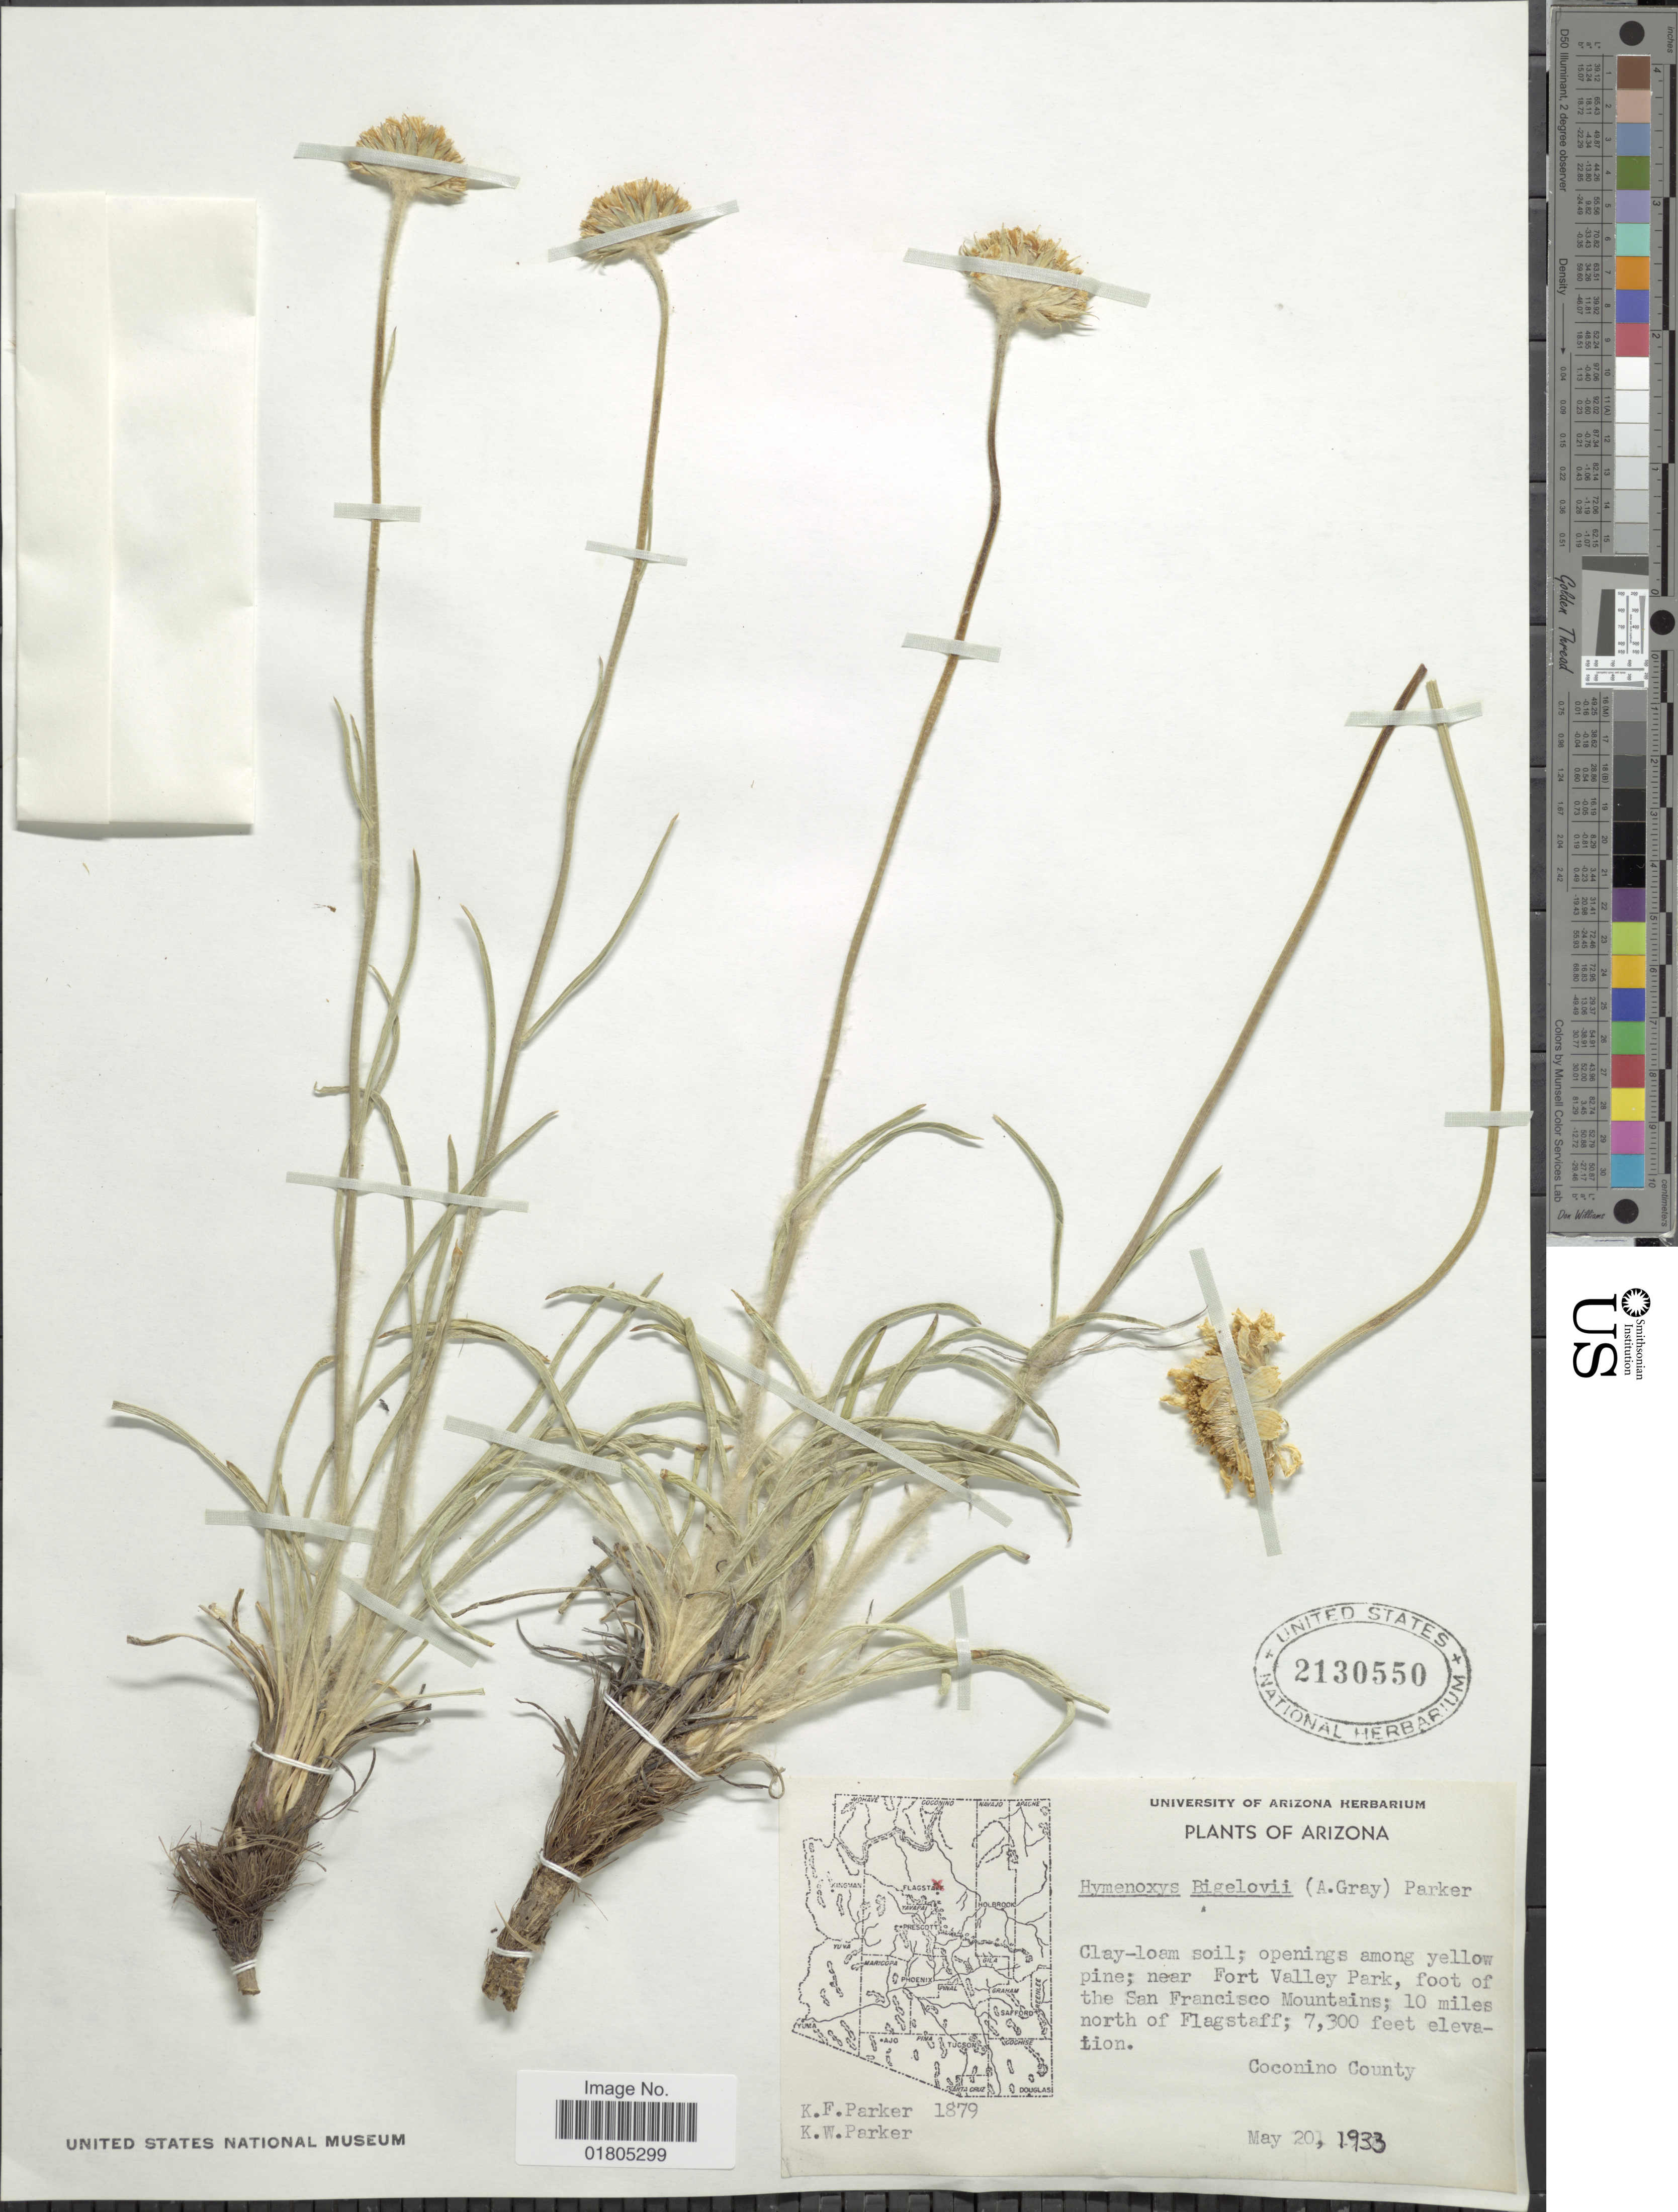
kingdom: Plantae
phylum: Tracheophyta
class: Magnoliopsida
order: Asterales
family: Asteraceae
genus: Actinea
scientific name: Actinea bigelovii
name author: (A. Gray) Kuntze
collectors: K. F. Parker & K. Parker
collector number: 1879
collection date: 1933-05-20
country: United States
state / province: Arizona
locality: Near Fort Valley Park, foot of the San Francisco Mountains, 10 miles north of Flagstaff, Coconino County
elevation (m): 2225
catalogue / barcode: US 2130550